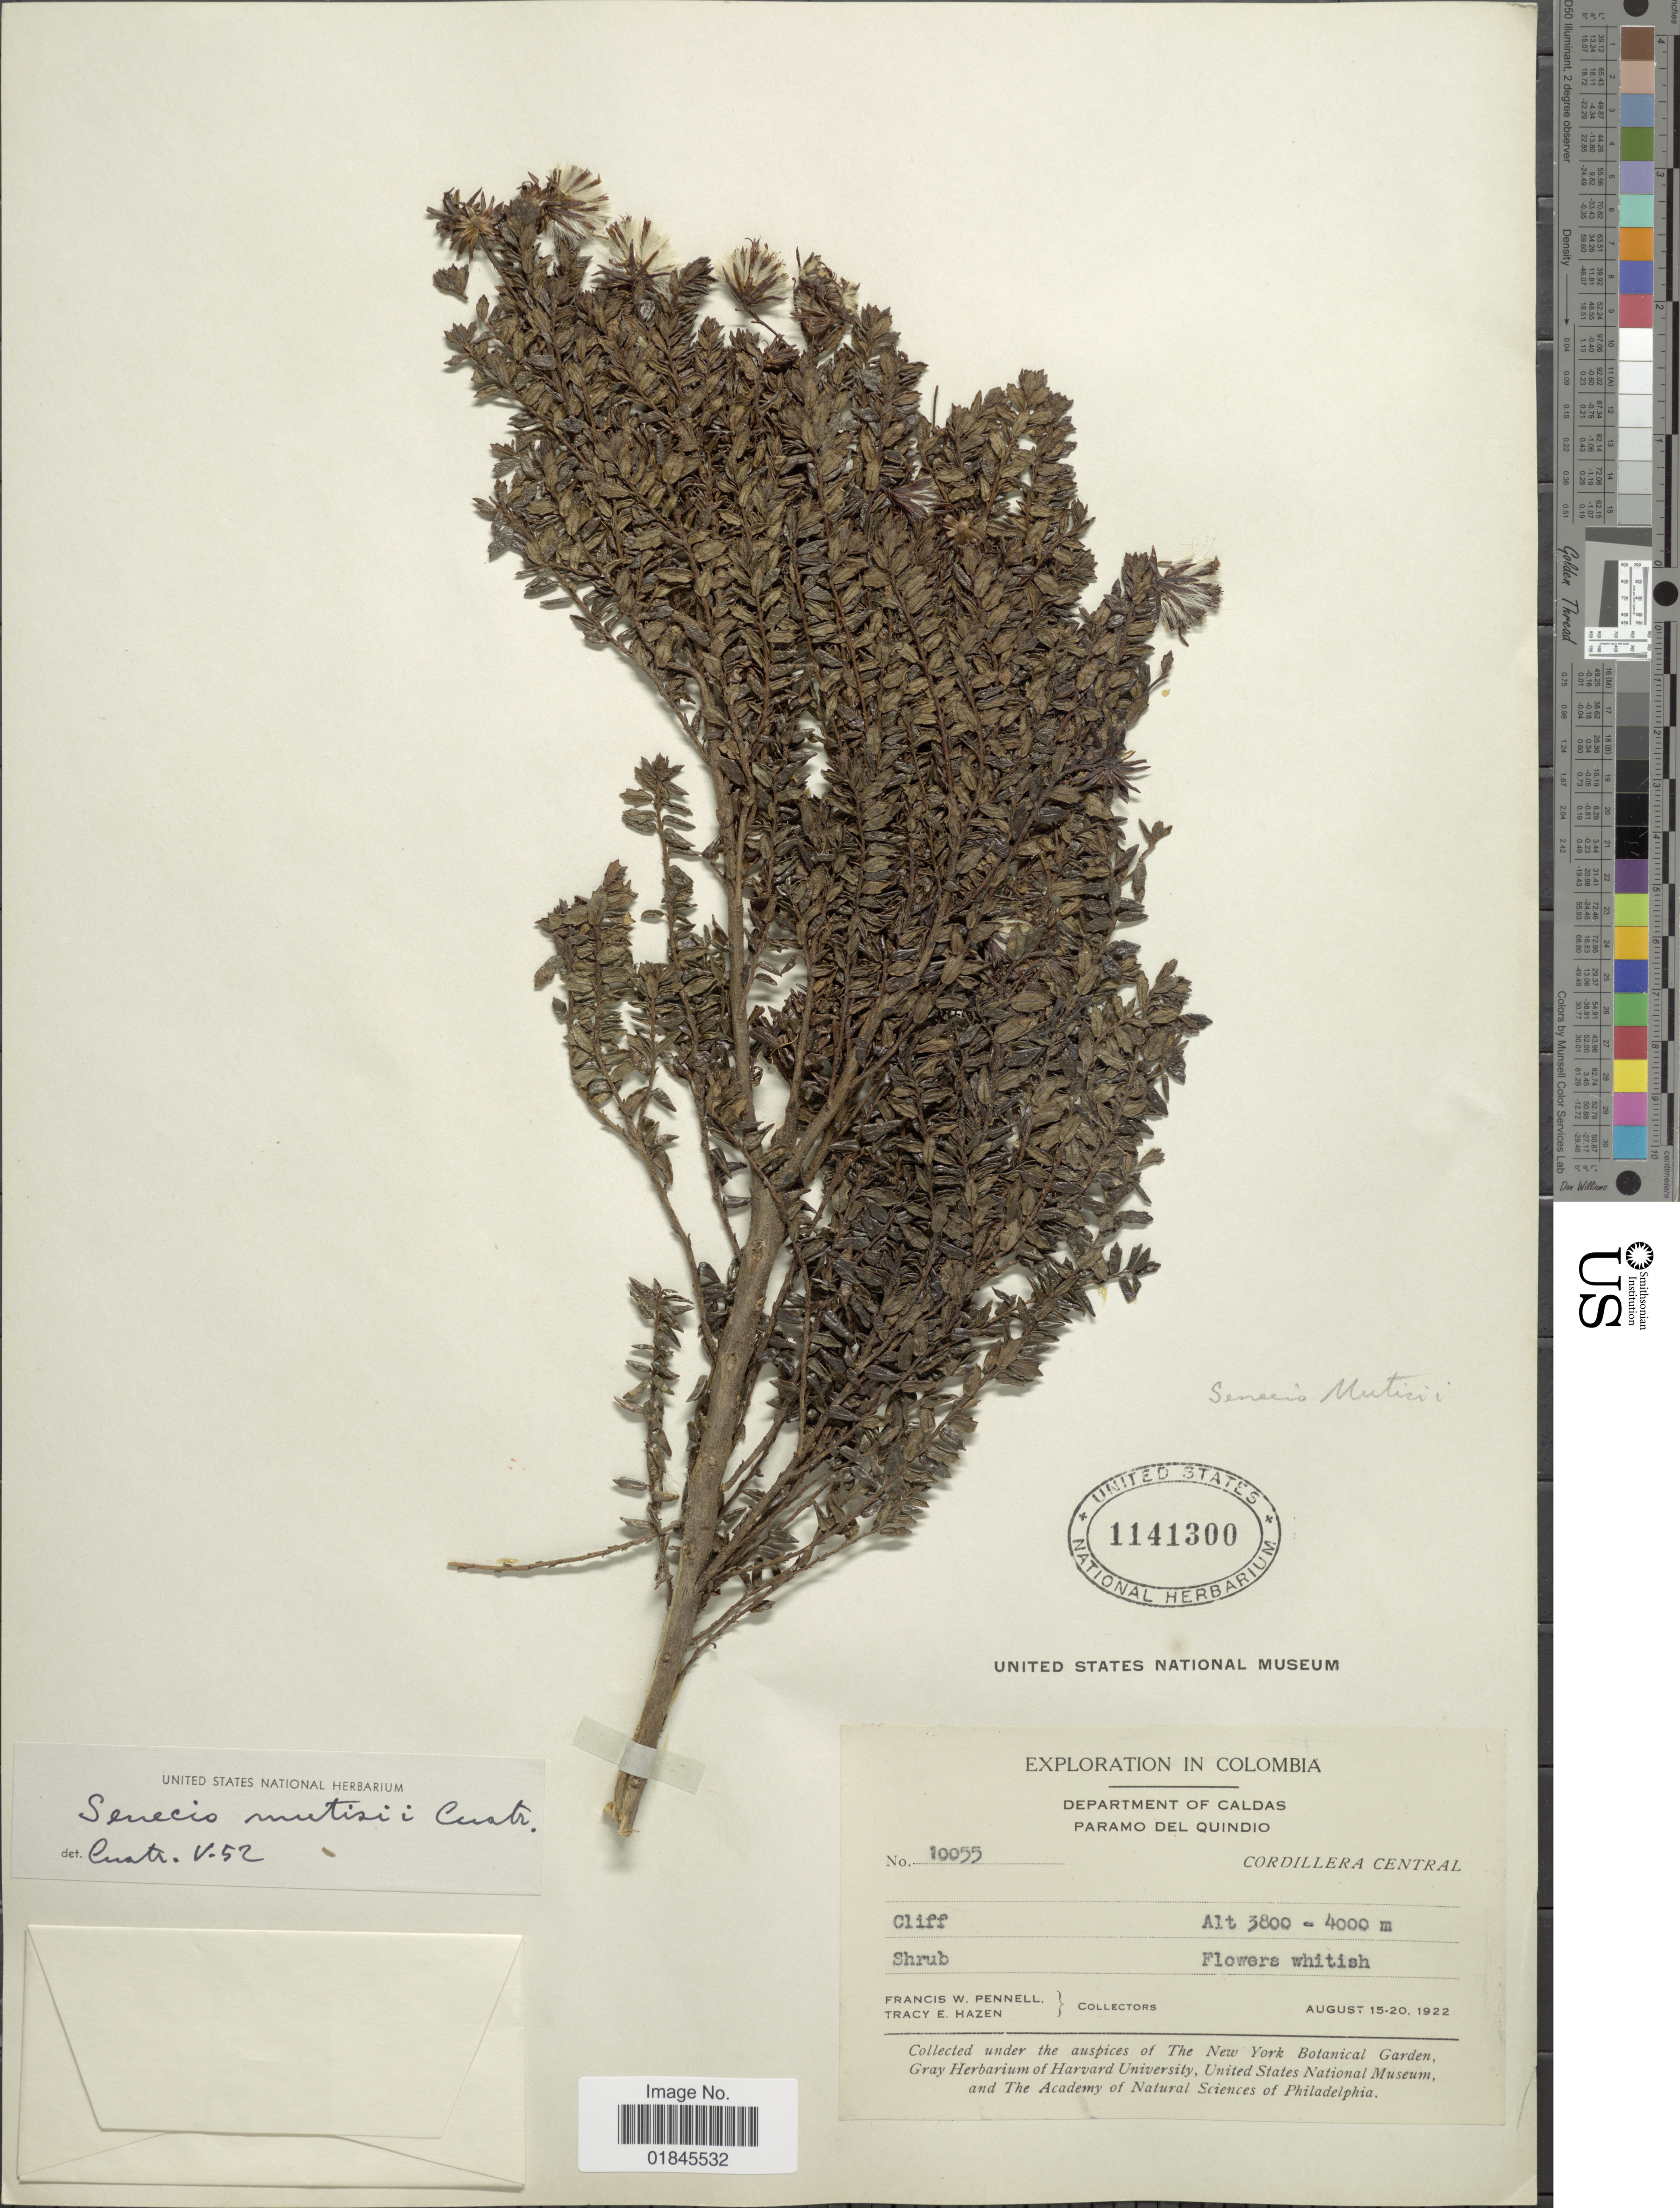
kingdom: Plantae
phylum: Tracheophyta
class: Magnoliopsida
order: Asterales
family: Asteraceae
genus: Pentacalia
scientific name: Pentacalia mutisii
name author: (Cuatrec.) Cuatrec.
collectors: F. W. Pennell & T. E. Hazen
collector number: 10055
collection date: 1922-08-15/1922-08-20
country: Colombia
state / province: Caldas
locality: Department of Caldas. Paramo del Quindio. Cordillera Central. Cliff.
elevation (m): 3800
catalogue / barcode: US 1141300